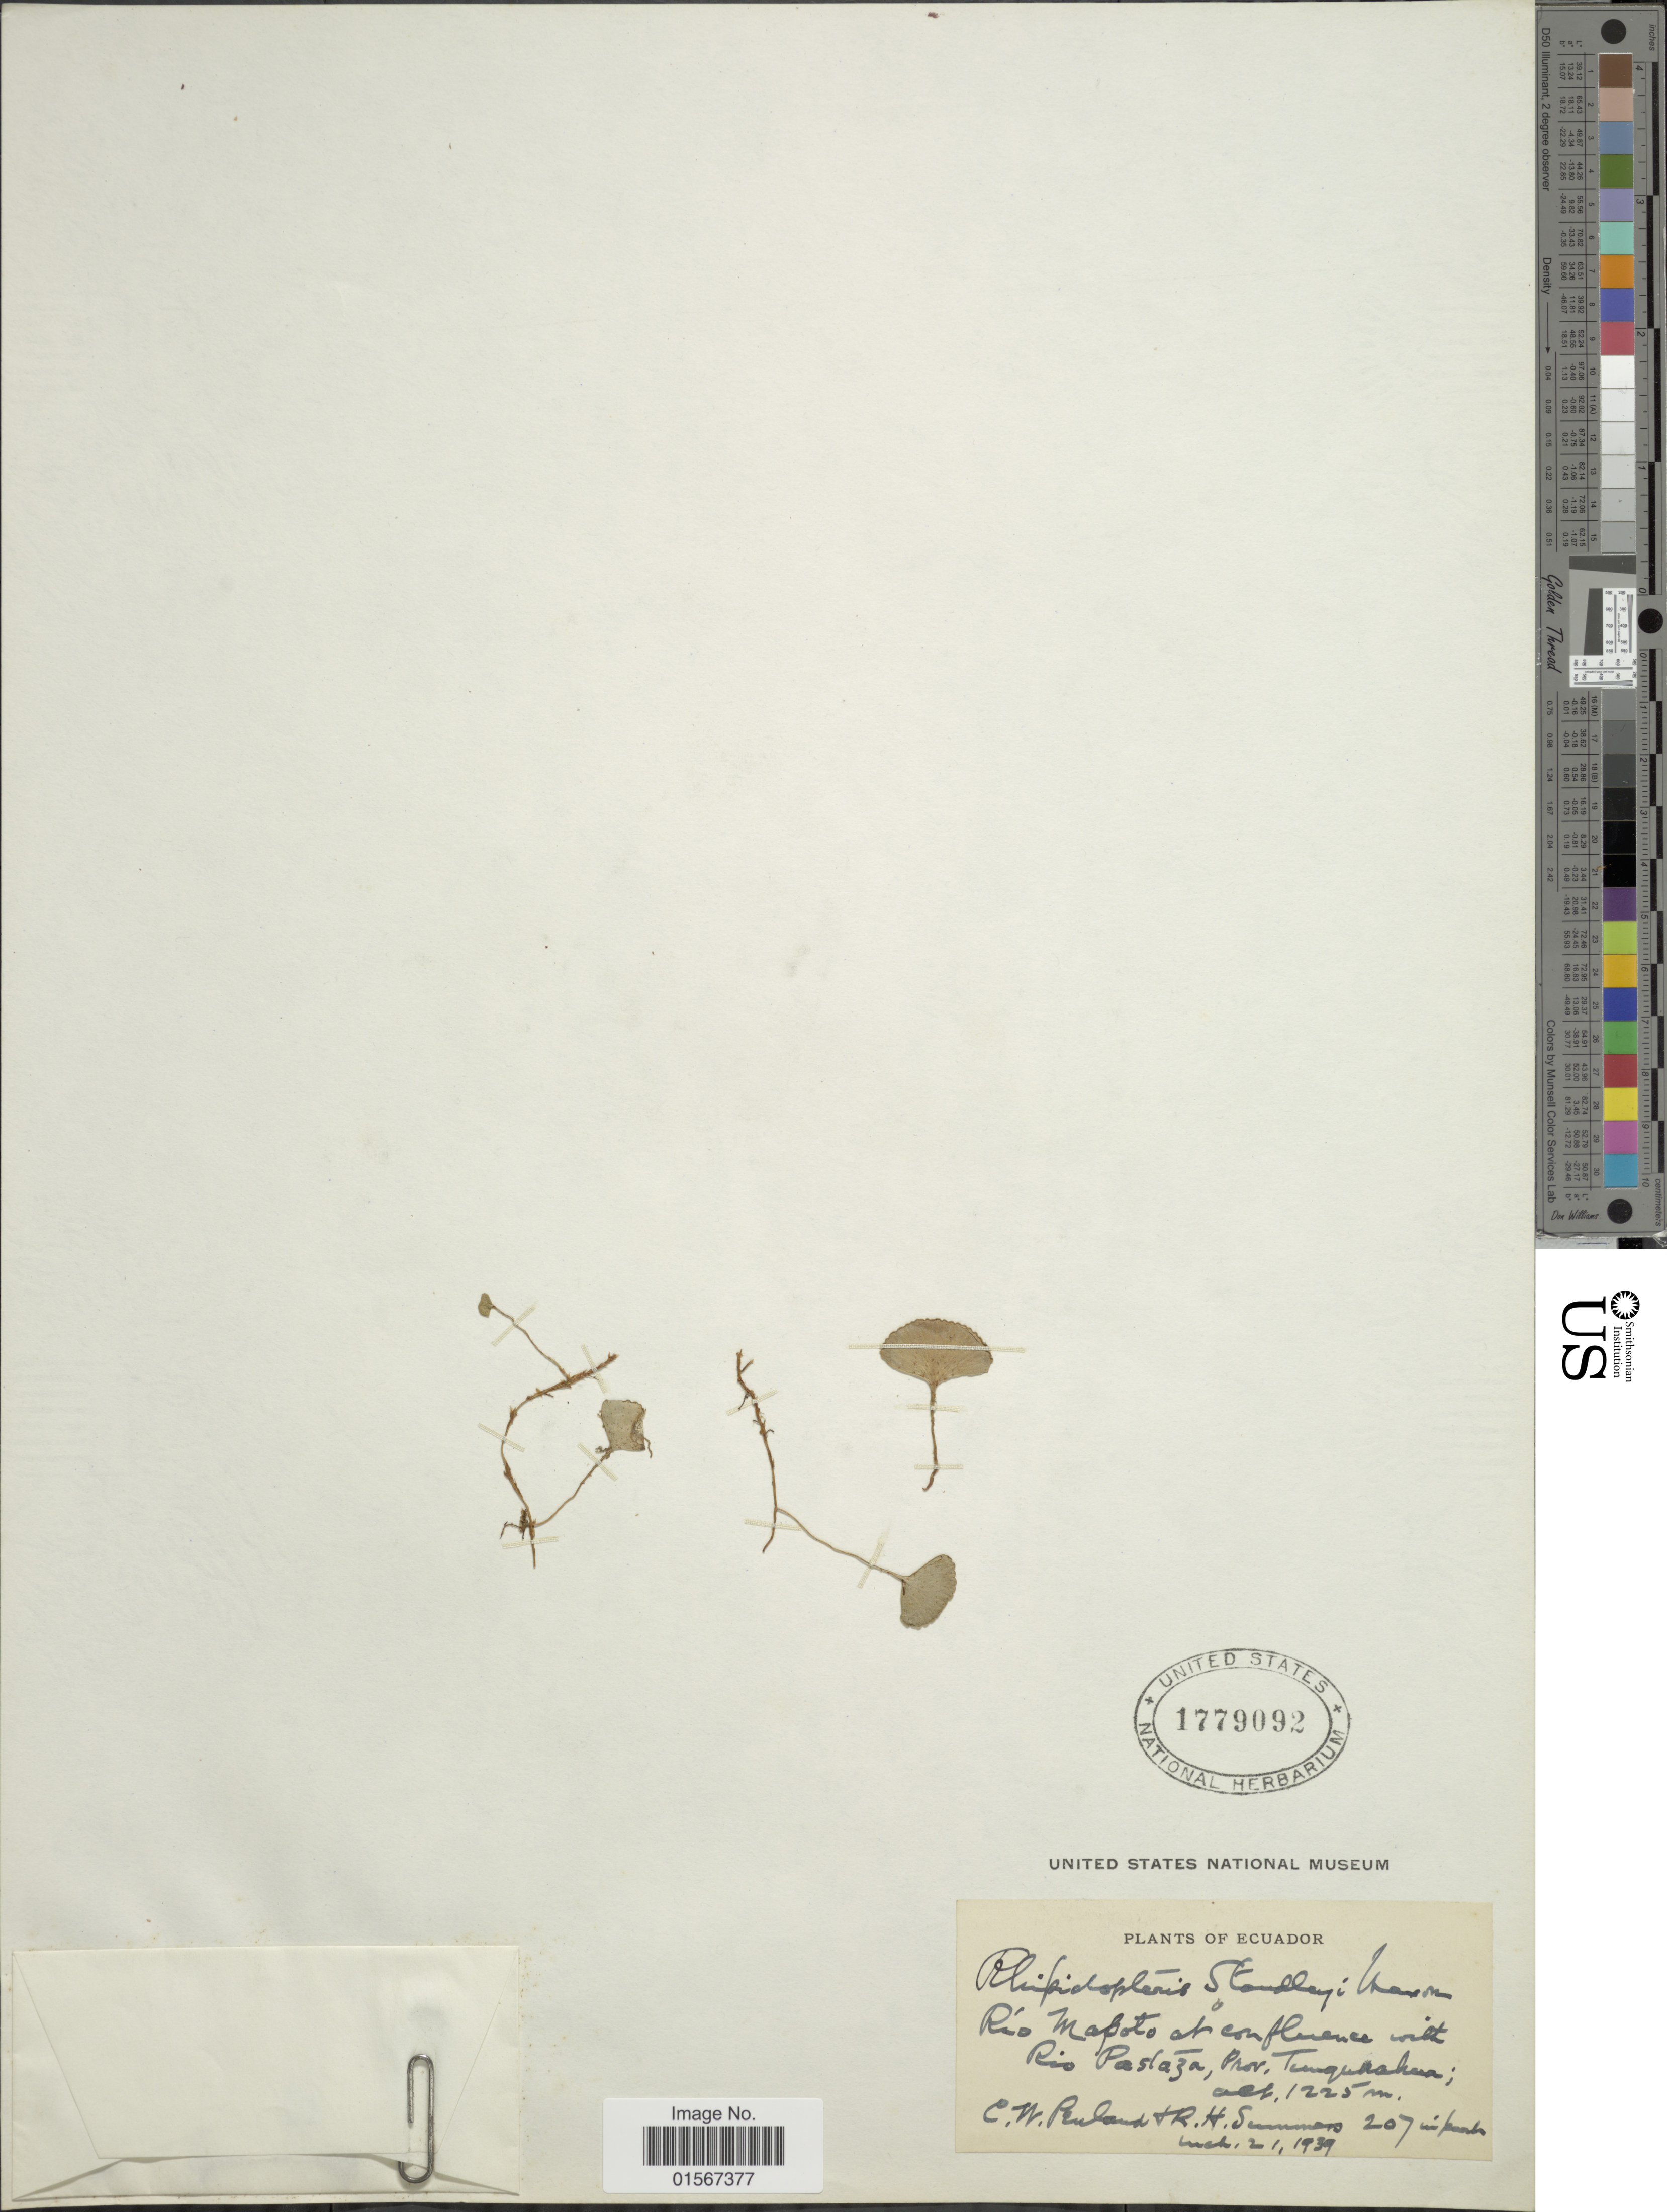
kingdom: Plantae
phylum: Tracheophyta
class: Polypodiopsida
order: Polypodiales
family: Dryopteridaceae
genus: Elaphoglossum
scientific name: Elaphoglossum peltatum f. standleyi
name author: (Maxon) Mickel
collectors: C. W. Penland & R. Summers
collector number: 207*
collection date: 1939-03-21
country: Ecuador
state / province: Tungurahua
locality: Ecuador, Rio Mapoto at confluence with Rio Pastaza, Prov. Tunguarahua.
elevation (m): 1225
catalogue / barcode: US 1779092